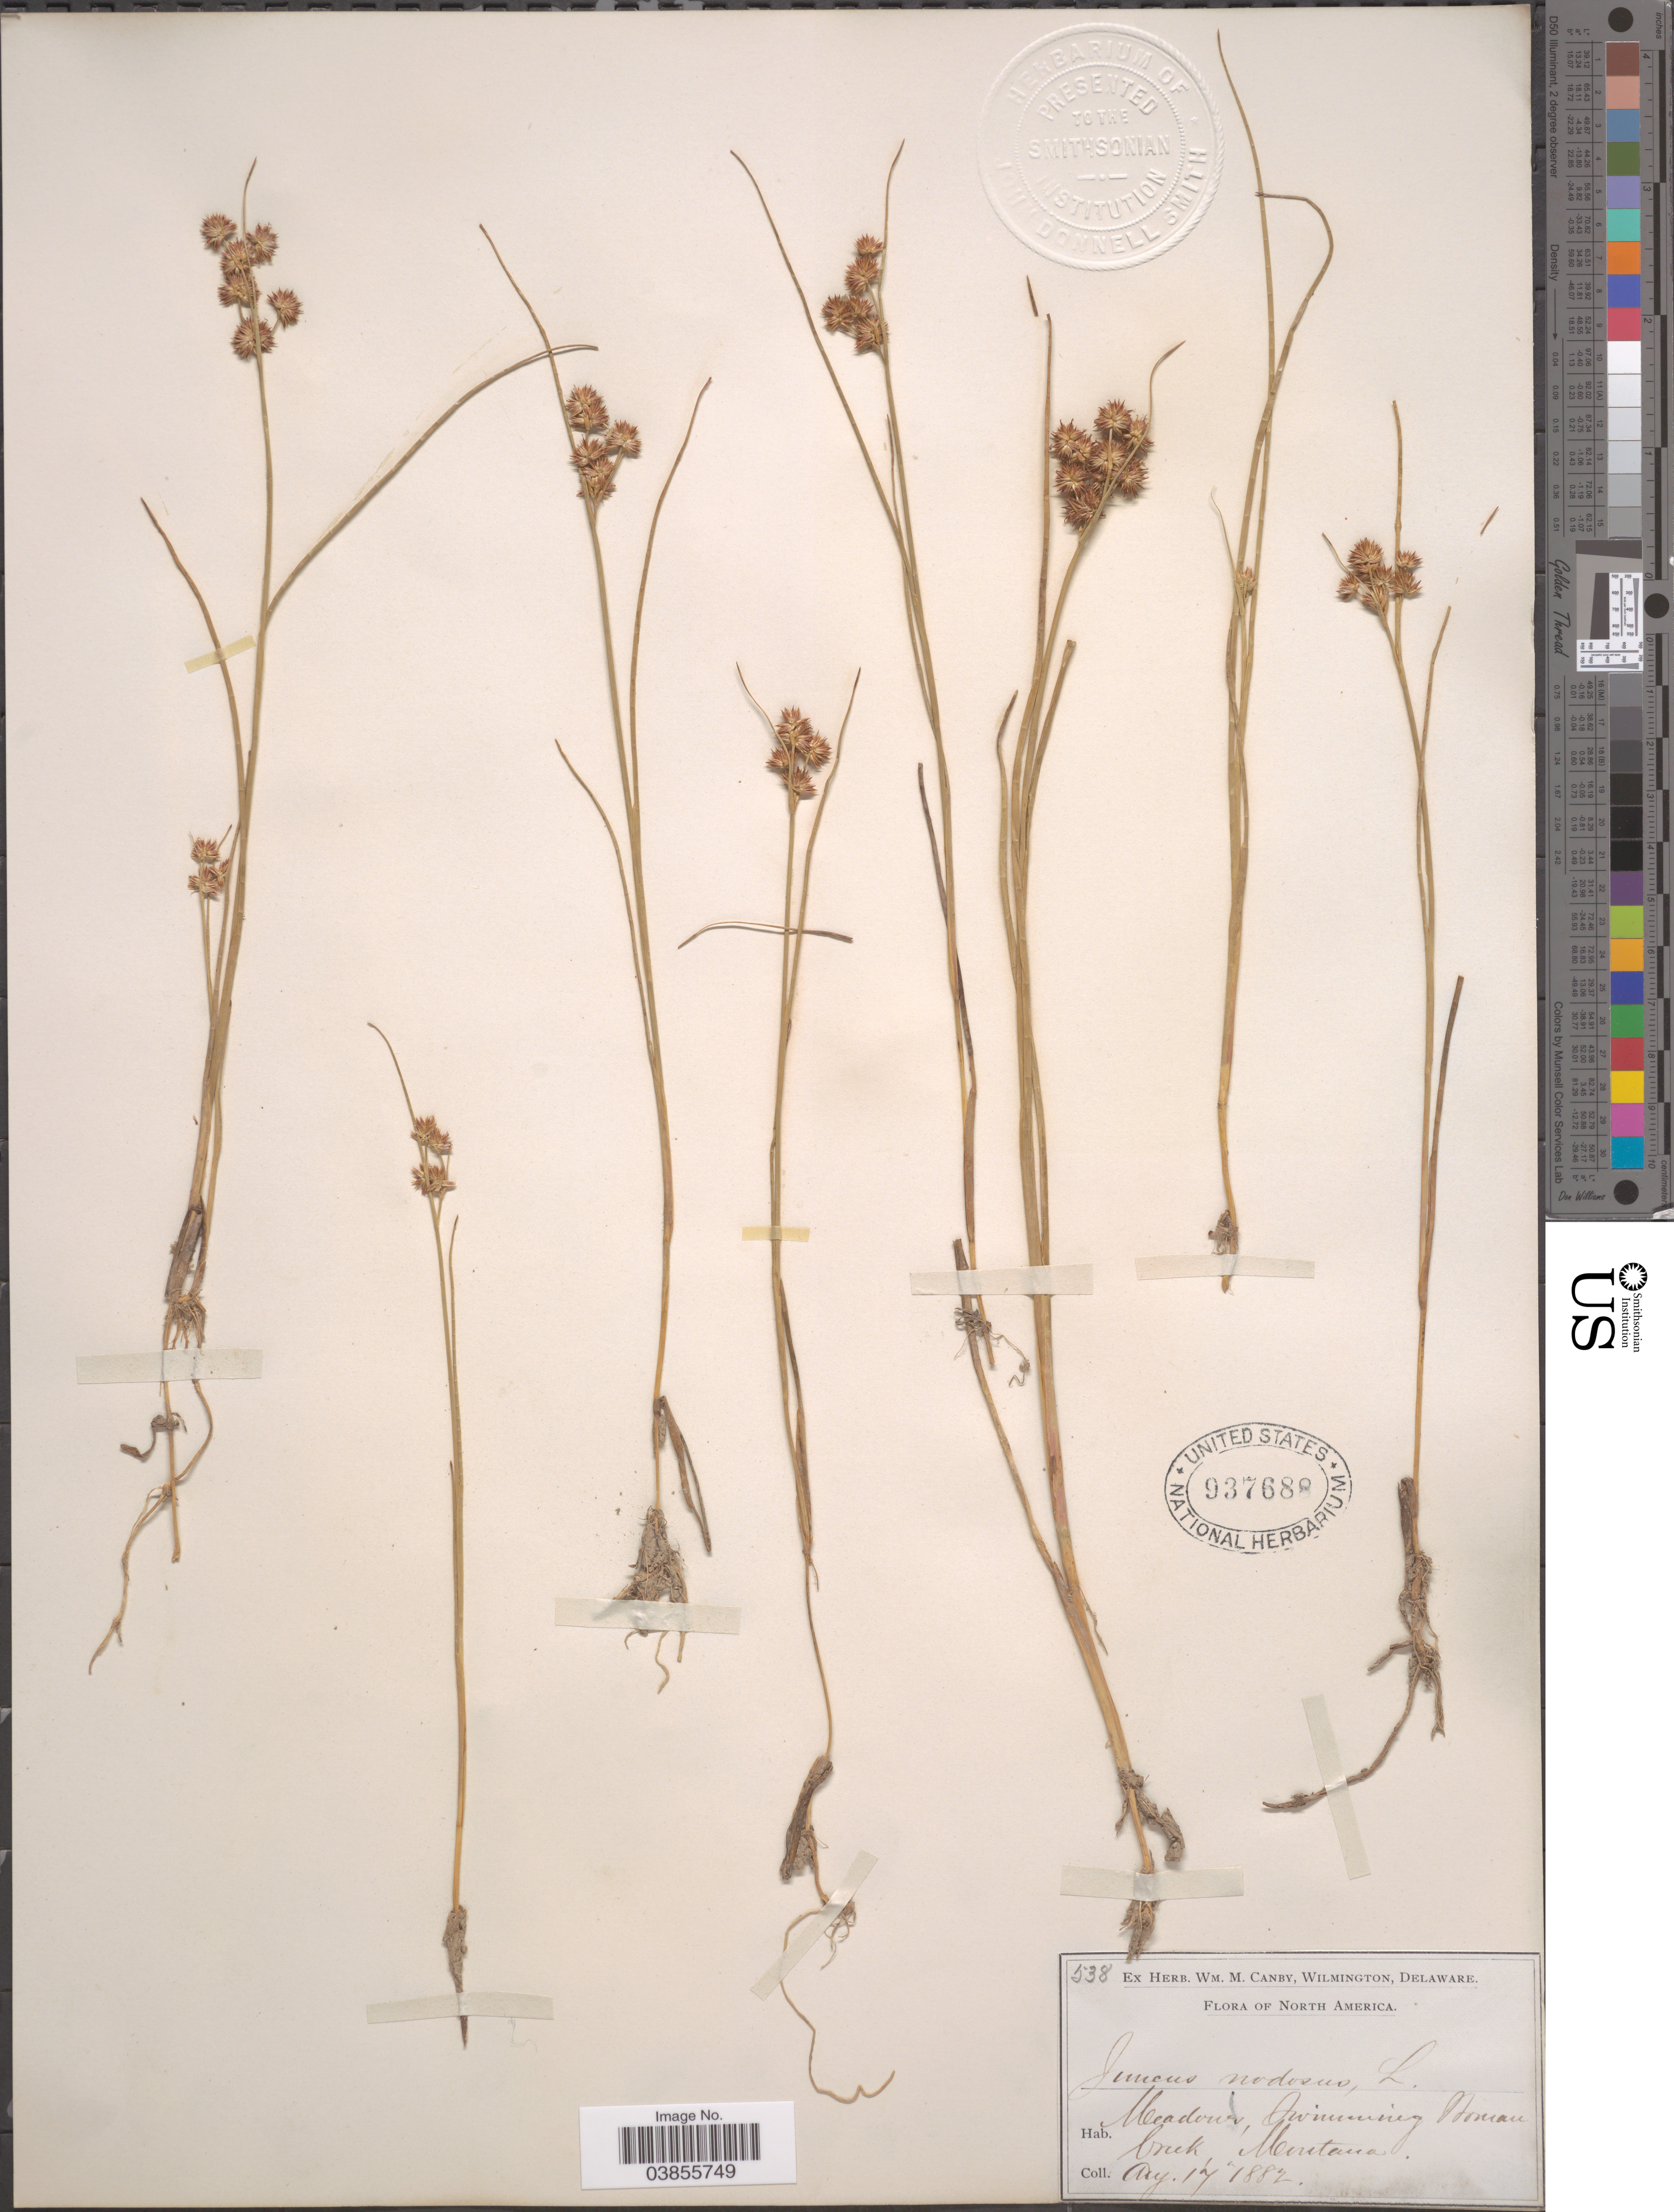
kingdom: Plantae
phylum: Tracheophyta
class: Liliopsida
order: Poales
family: Juncaceae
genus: Juncus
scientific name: Juncus nodosus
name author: L.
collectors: ex herb. W.M. Canby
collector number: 538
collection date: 1882-08-17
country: United States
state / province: Montana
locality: Meadows, Swimming Woman Creek.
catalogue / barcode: US 937688